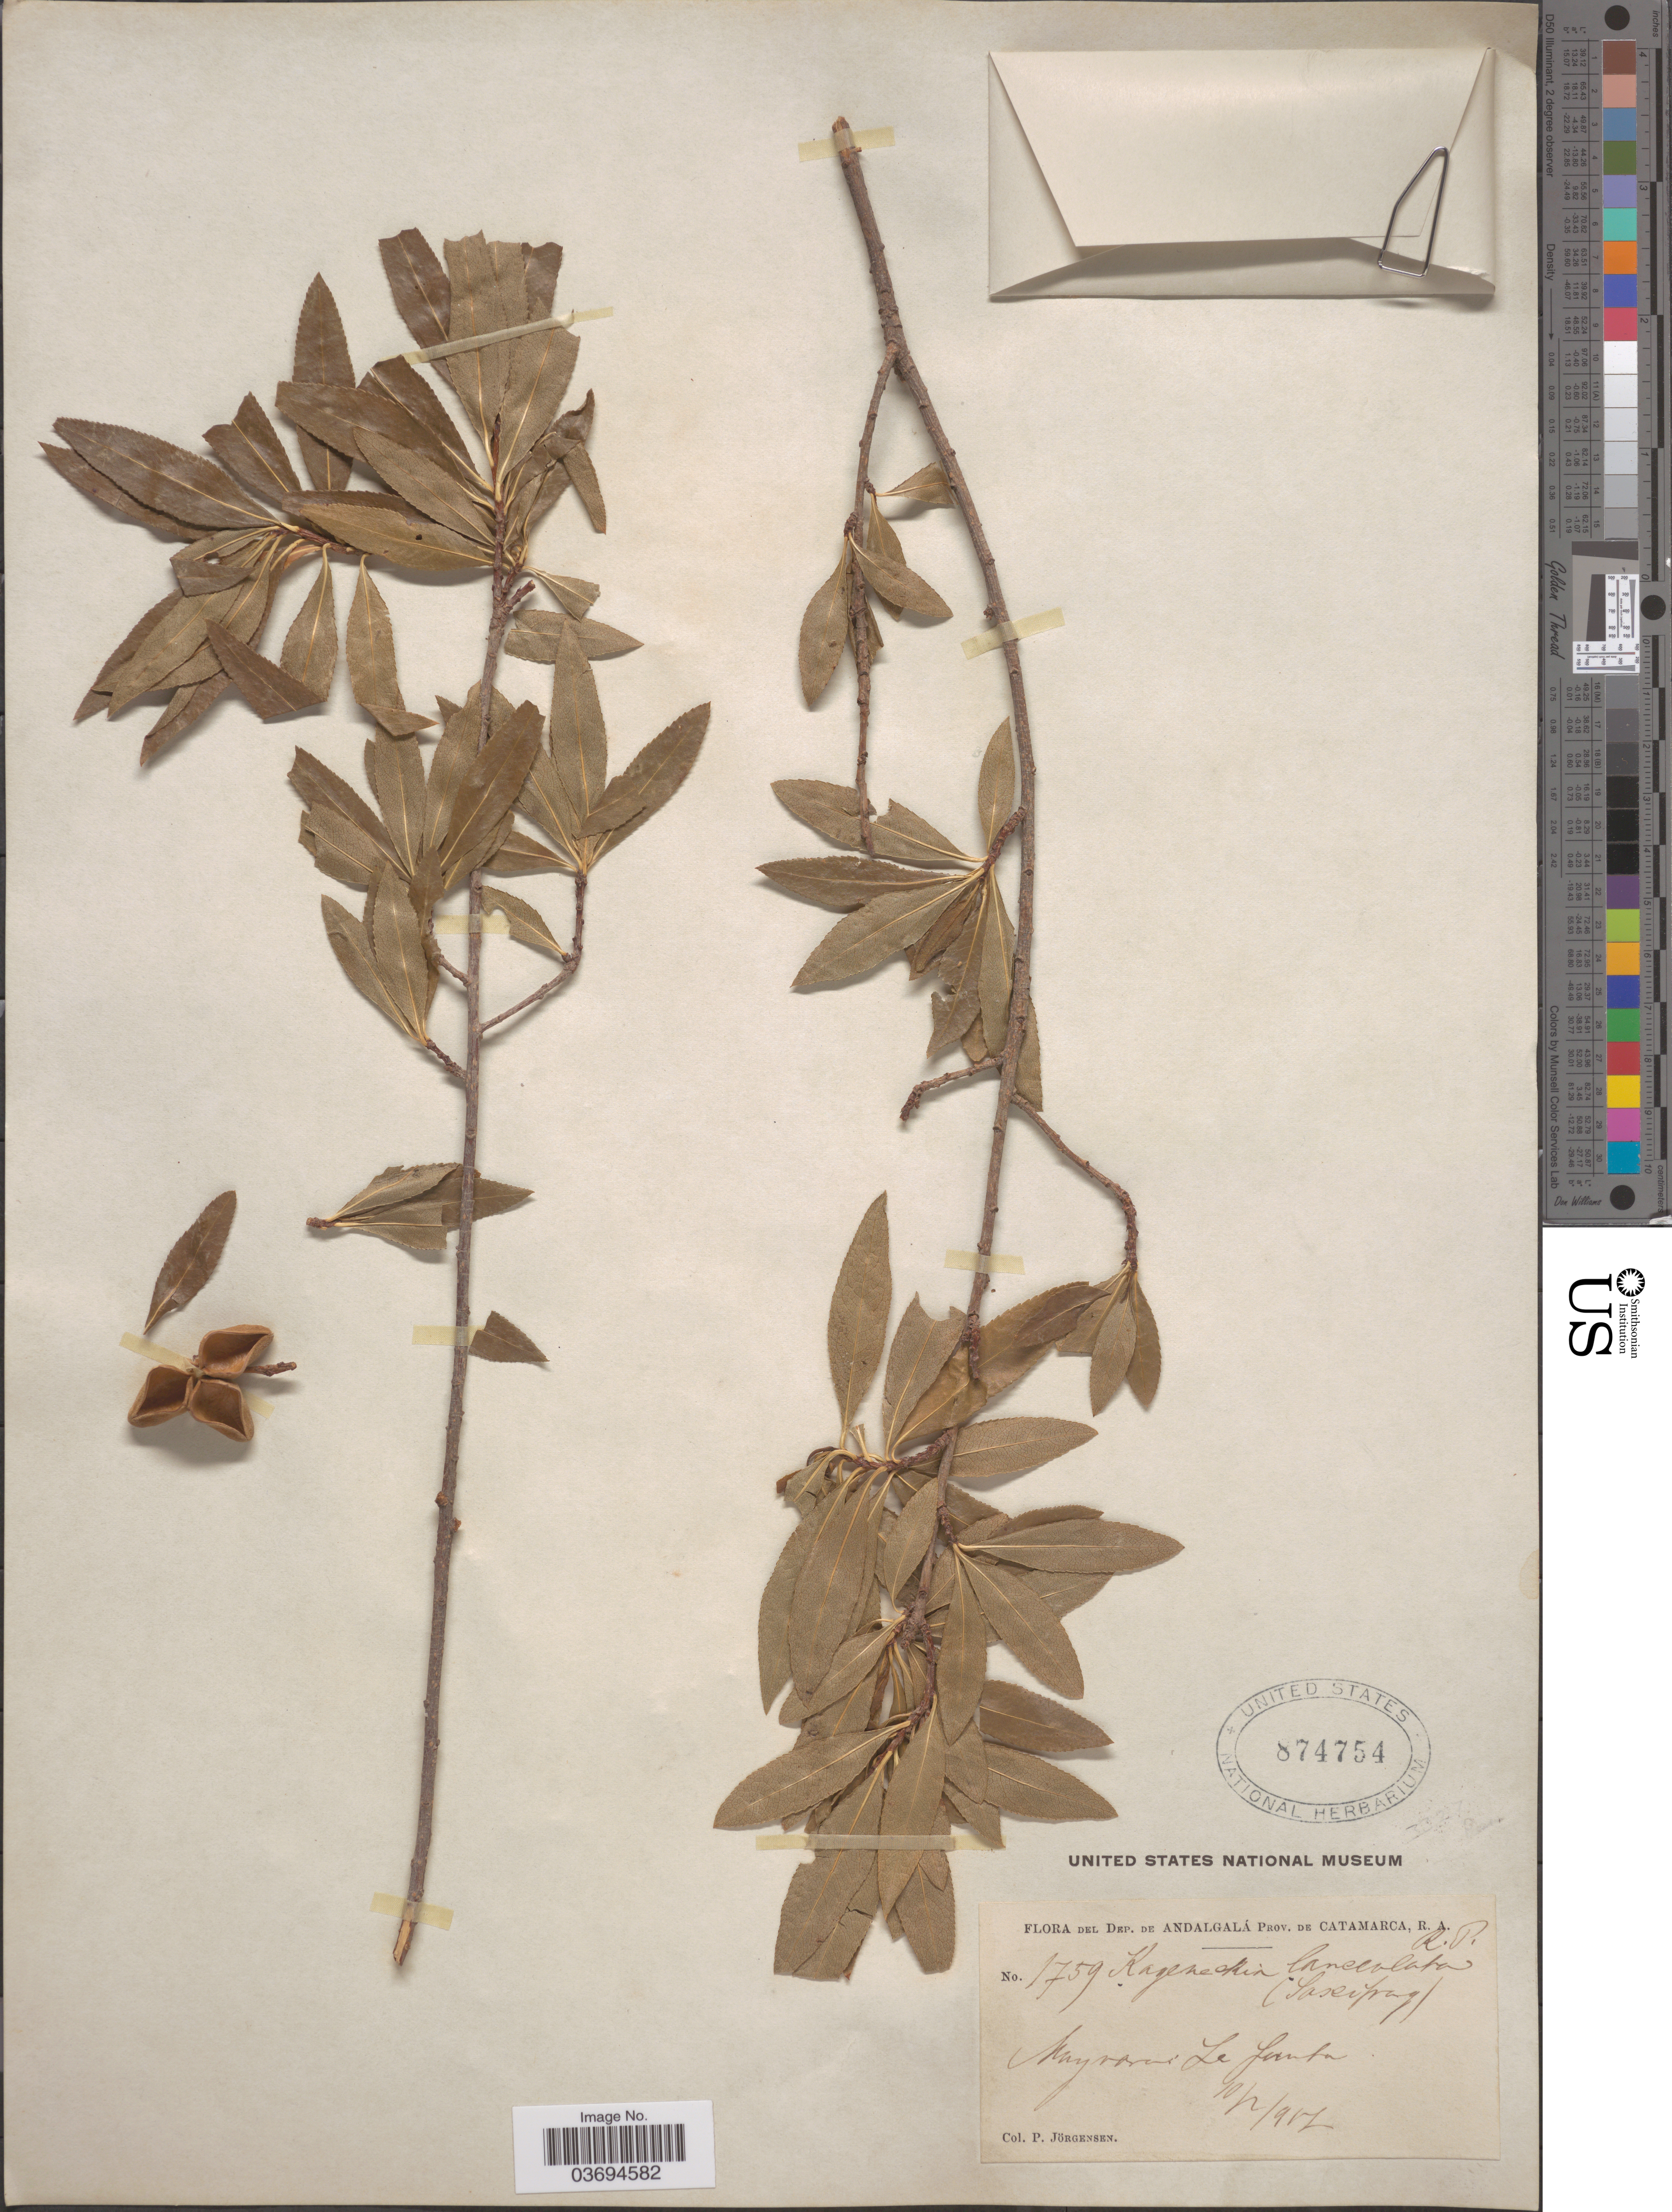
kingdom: Plantae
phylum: Tracheophyta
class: Magnoliopsida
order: Rosales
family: Rosaceae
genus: Kageneckia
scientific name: Kageneckia lanceolata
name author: Ruiz & Pav.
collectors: P. Jörgensen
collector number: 1759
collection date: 1912-02-10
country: Argentina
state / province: Catamarca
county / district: Andalgalá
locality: La Junta.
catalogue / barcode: US 874754